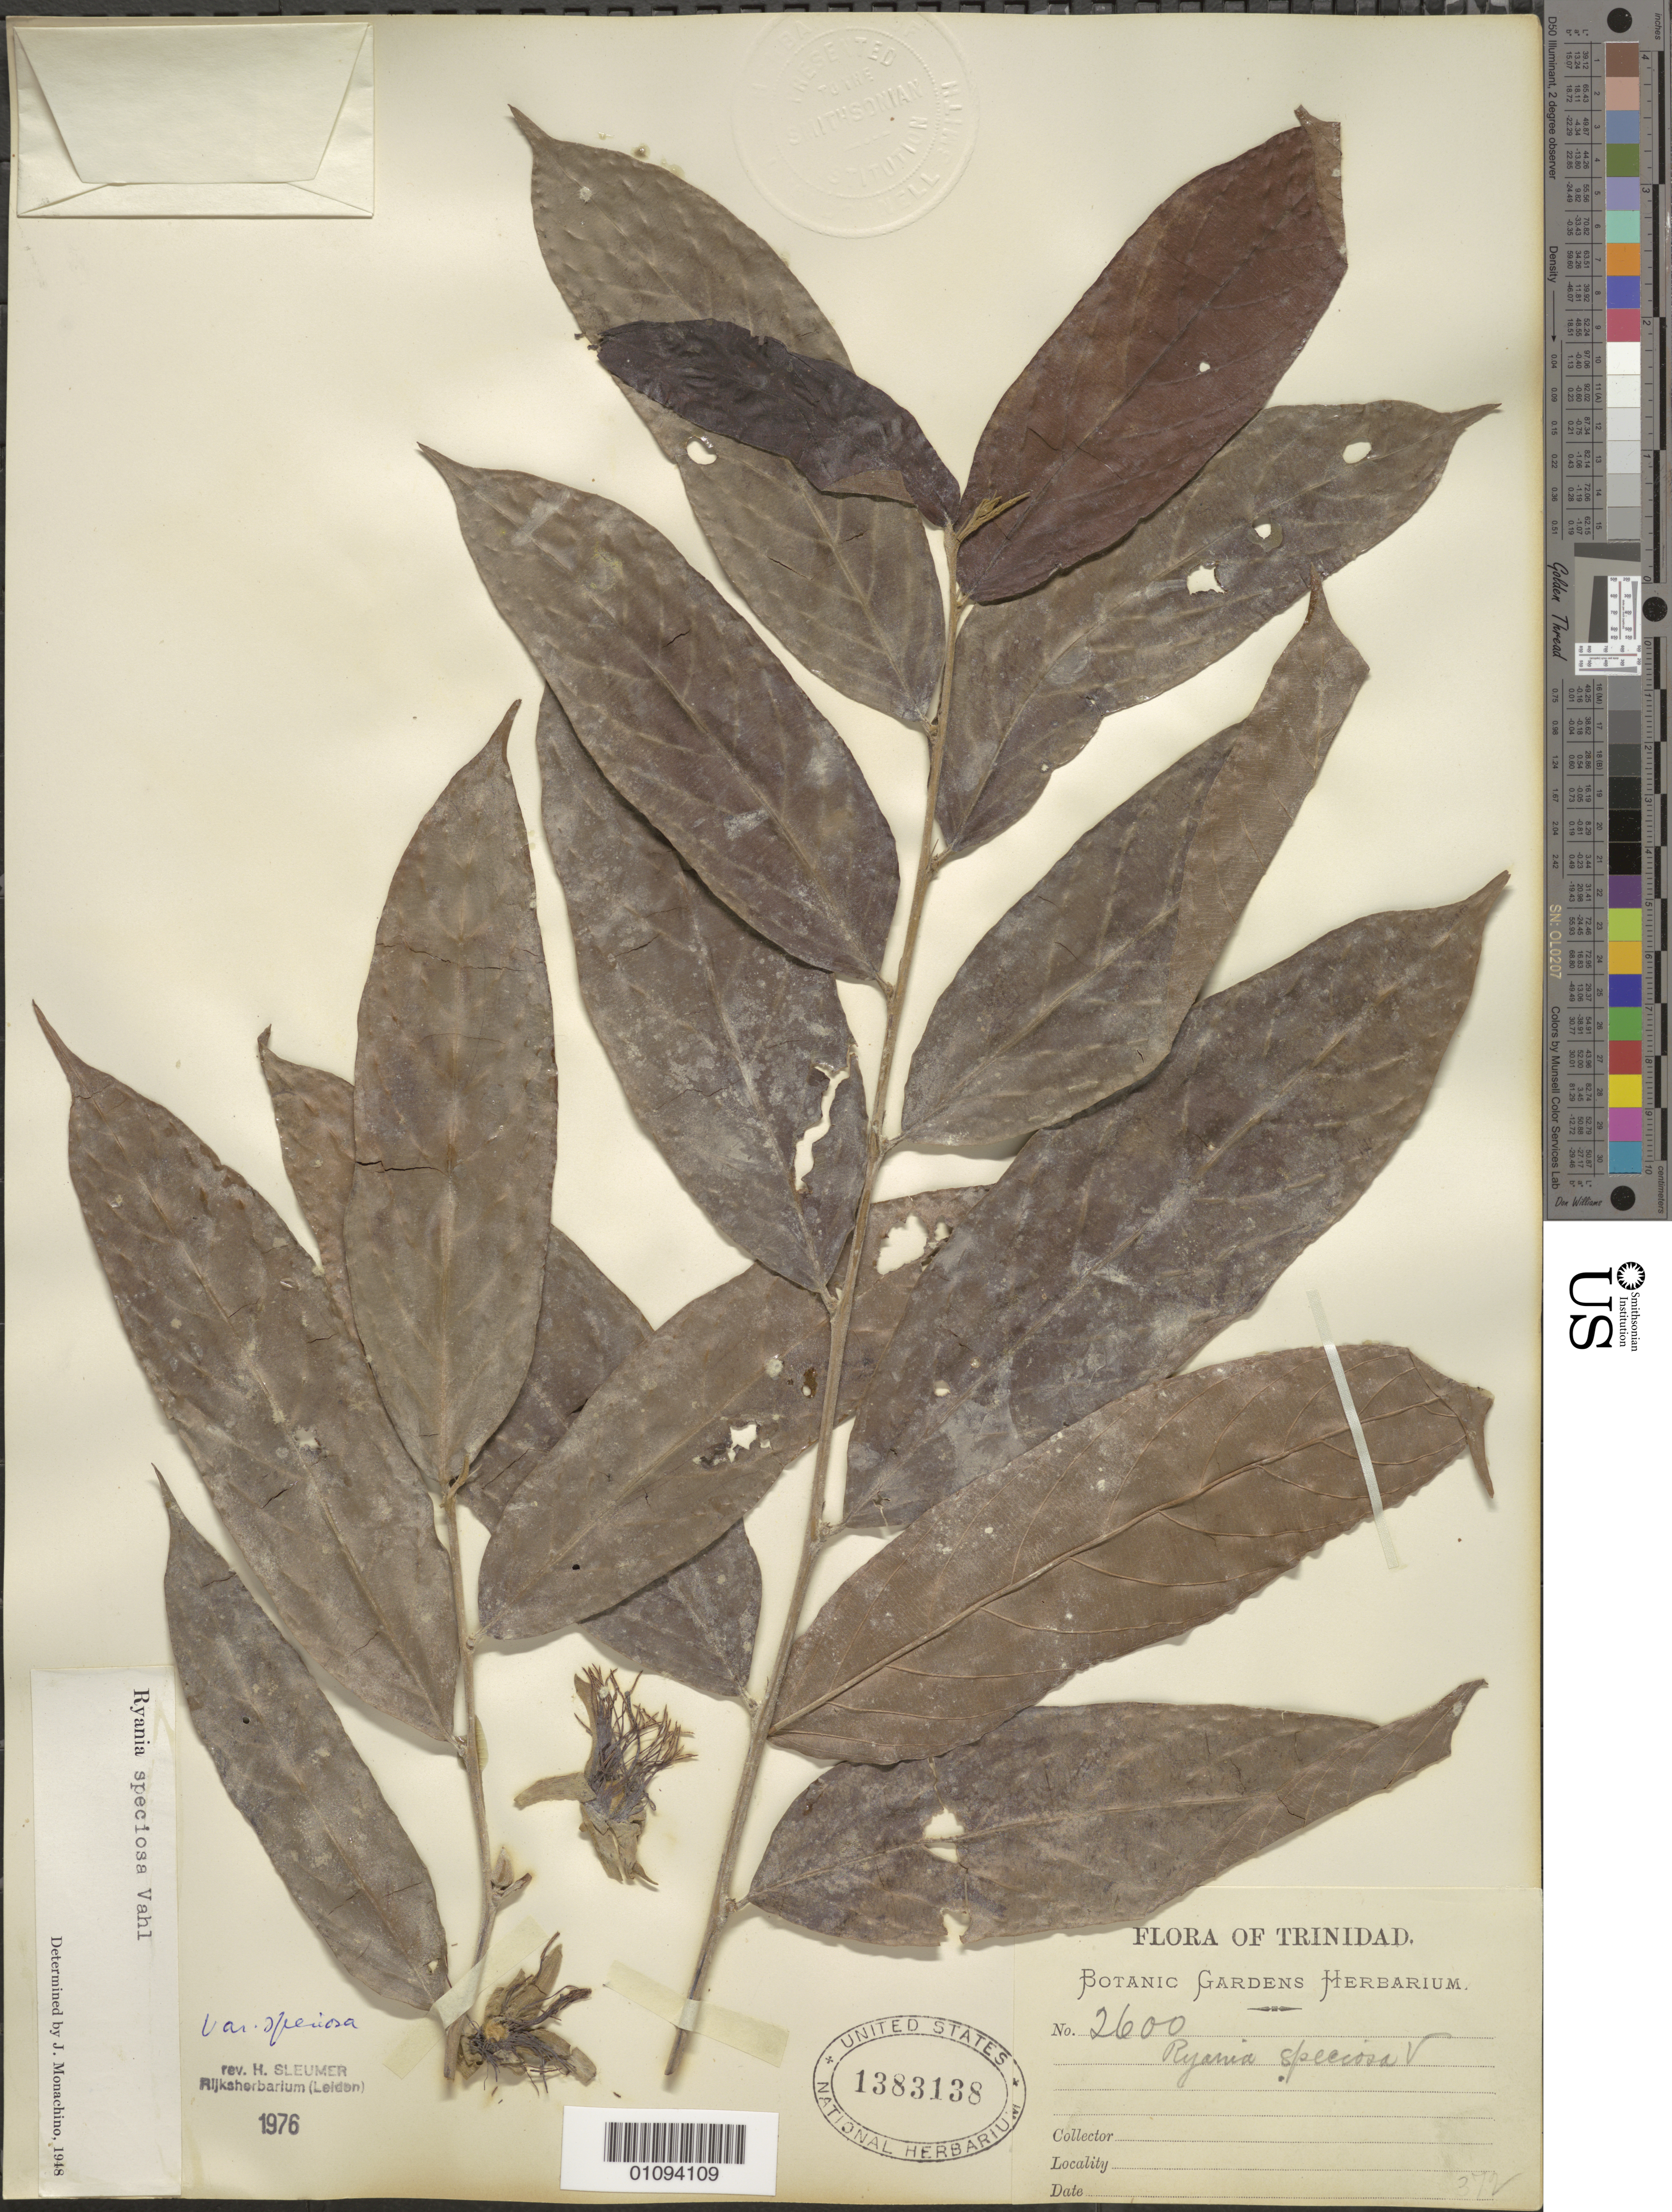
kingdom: Plantae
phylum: Tracheophyta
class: Magnoliopsida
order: Malpighiales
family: Salicaceae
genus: Ryania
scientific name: Ryania speciosa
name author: Vahl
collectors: Botanic Gardens Herbarium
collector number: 2600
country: Trinidad and Tobago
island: Trinidad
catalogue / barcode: US 1383138